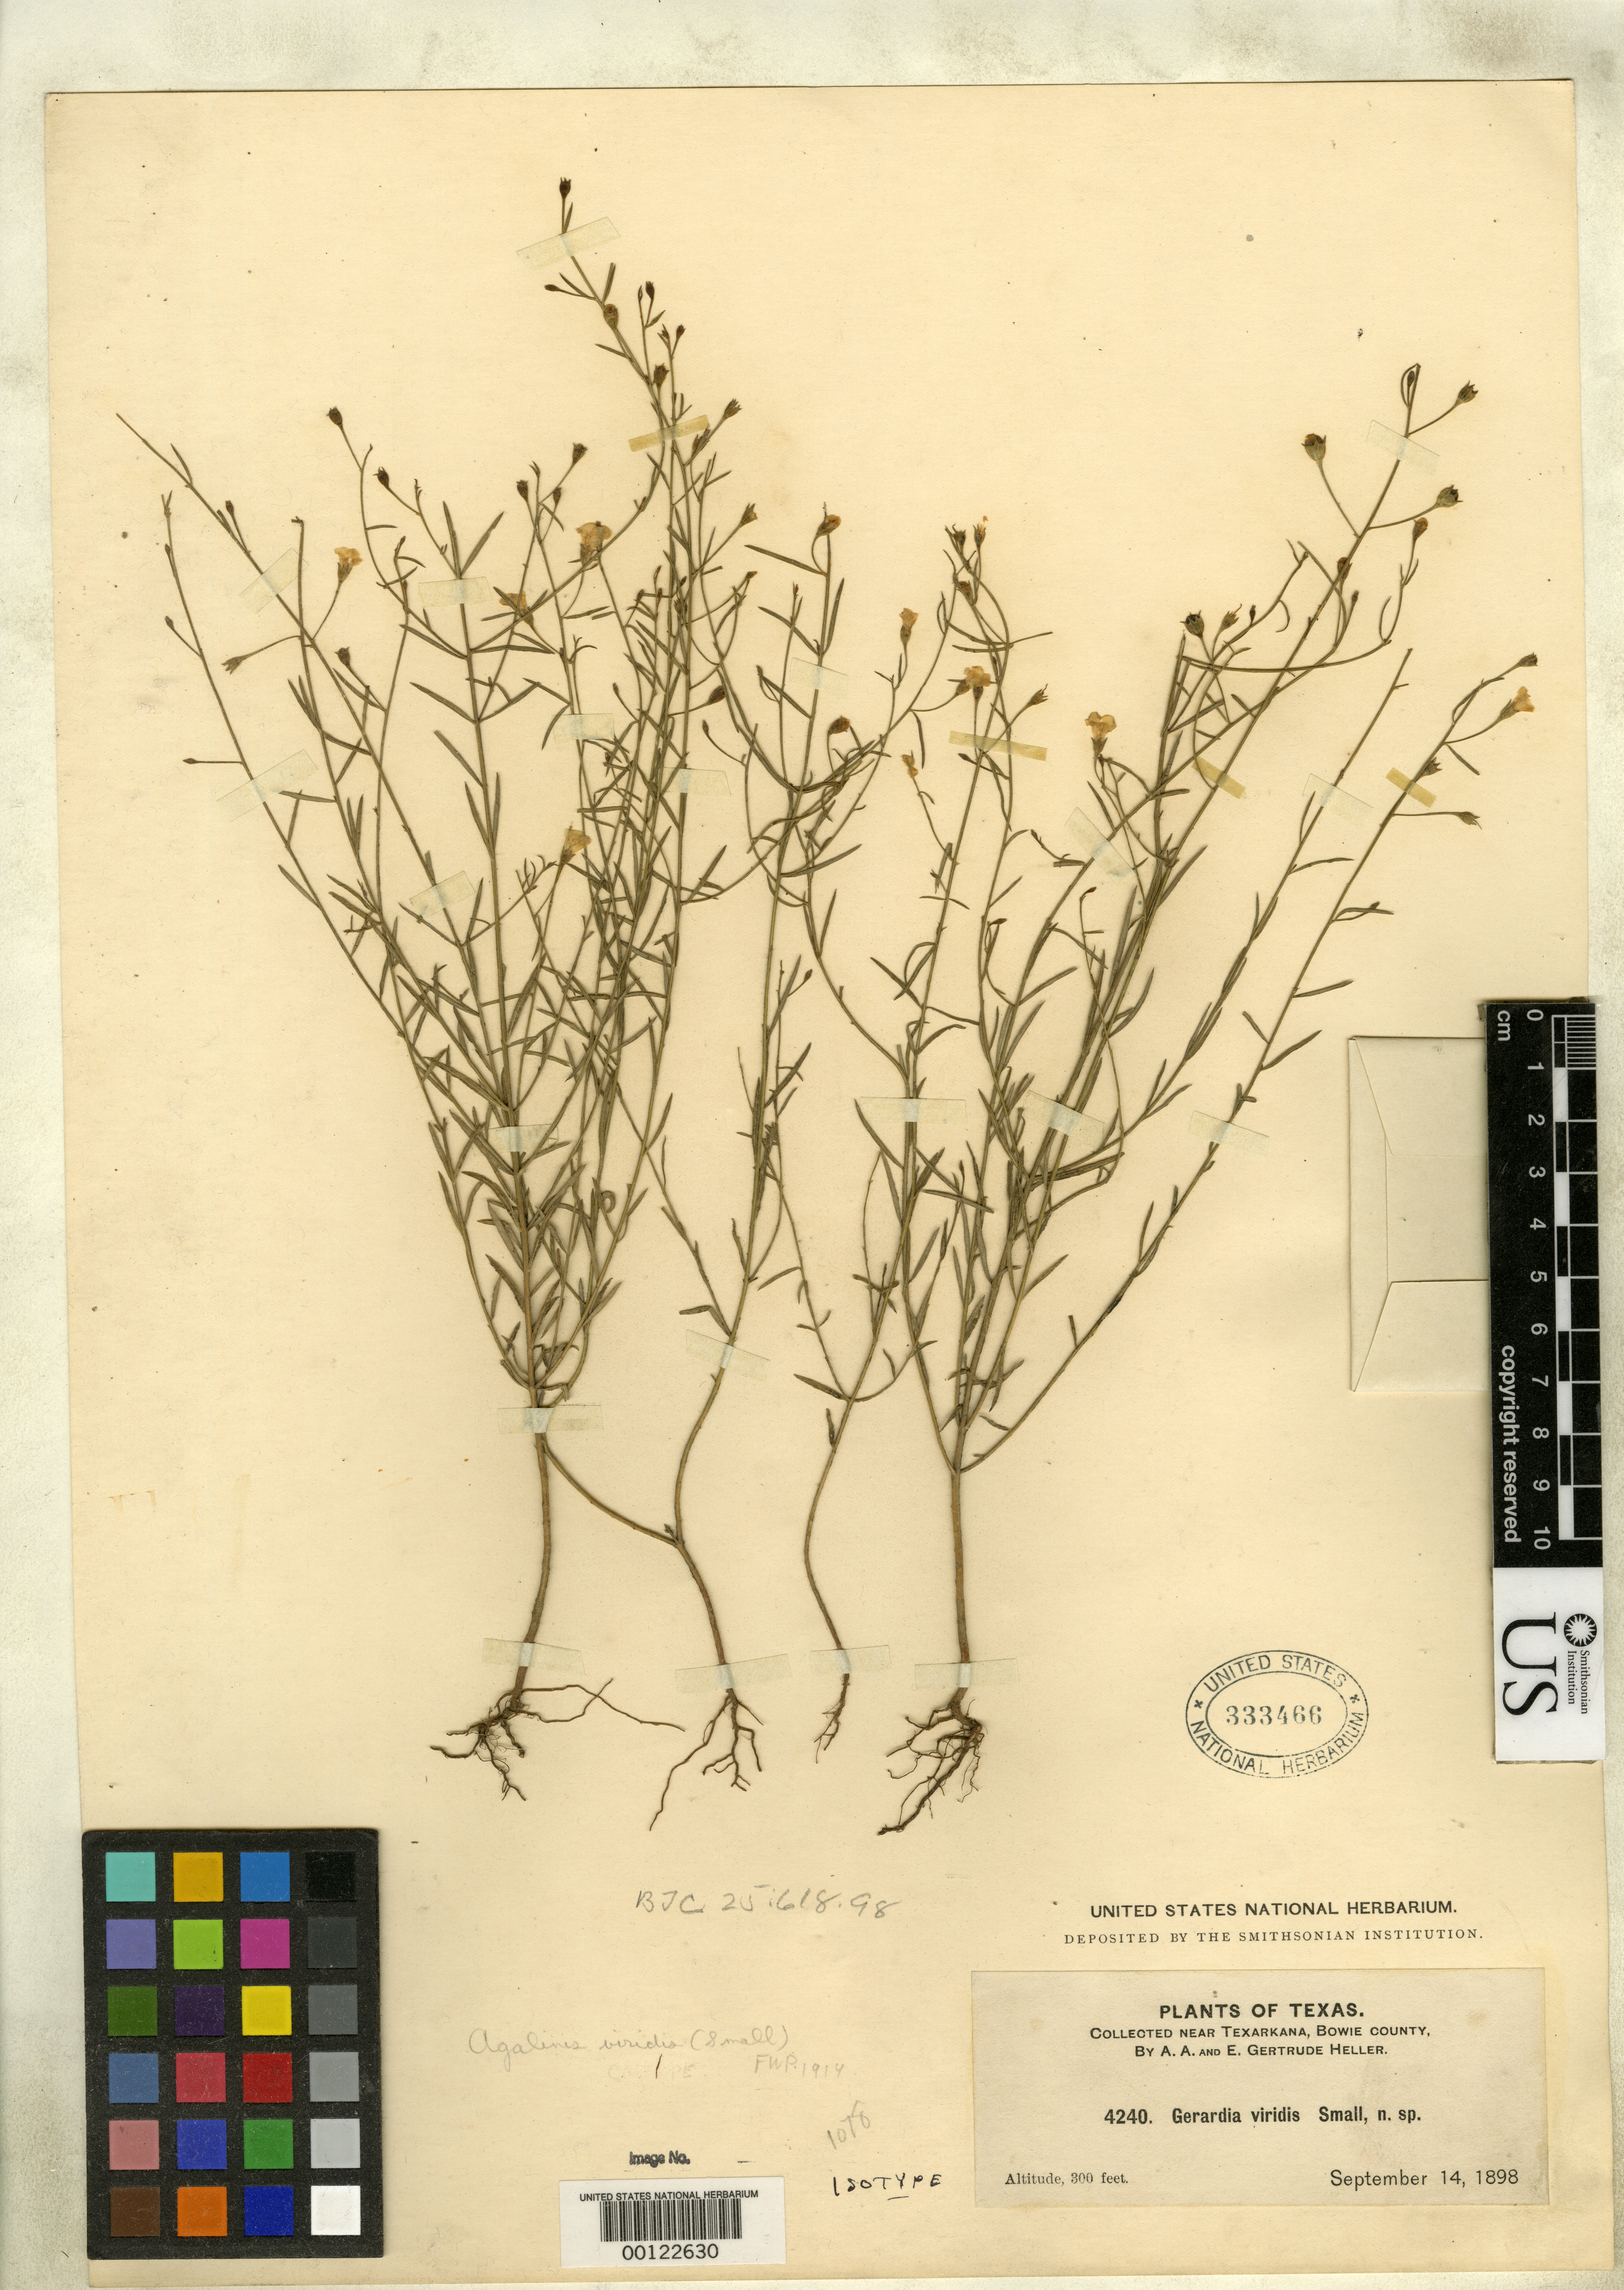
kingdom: Plantae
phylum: Tracheophyta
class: Magnoliopsida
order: Lamiales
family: Orobanchaceae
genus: Gerardia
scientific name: Gerardia viridis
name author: Small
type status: Isotype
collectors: A. A. Heller & E. G. Heller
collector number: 4240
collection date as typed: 14 Sep 1898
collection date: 1898-09-14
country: United States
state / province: Texas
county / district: Bowie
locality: Texarkana.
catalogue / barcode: US 333466